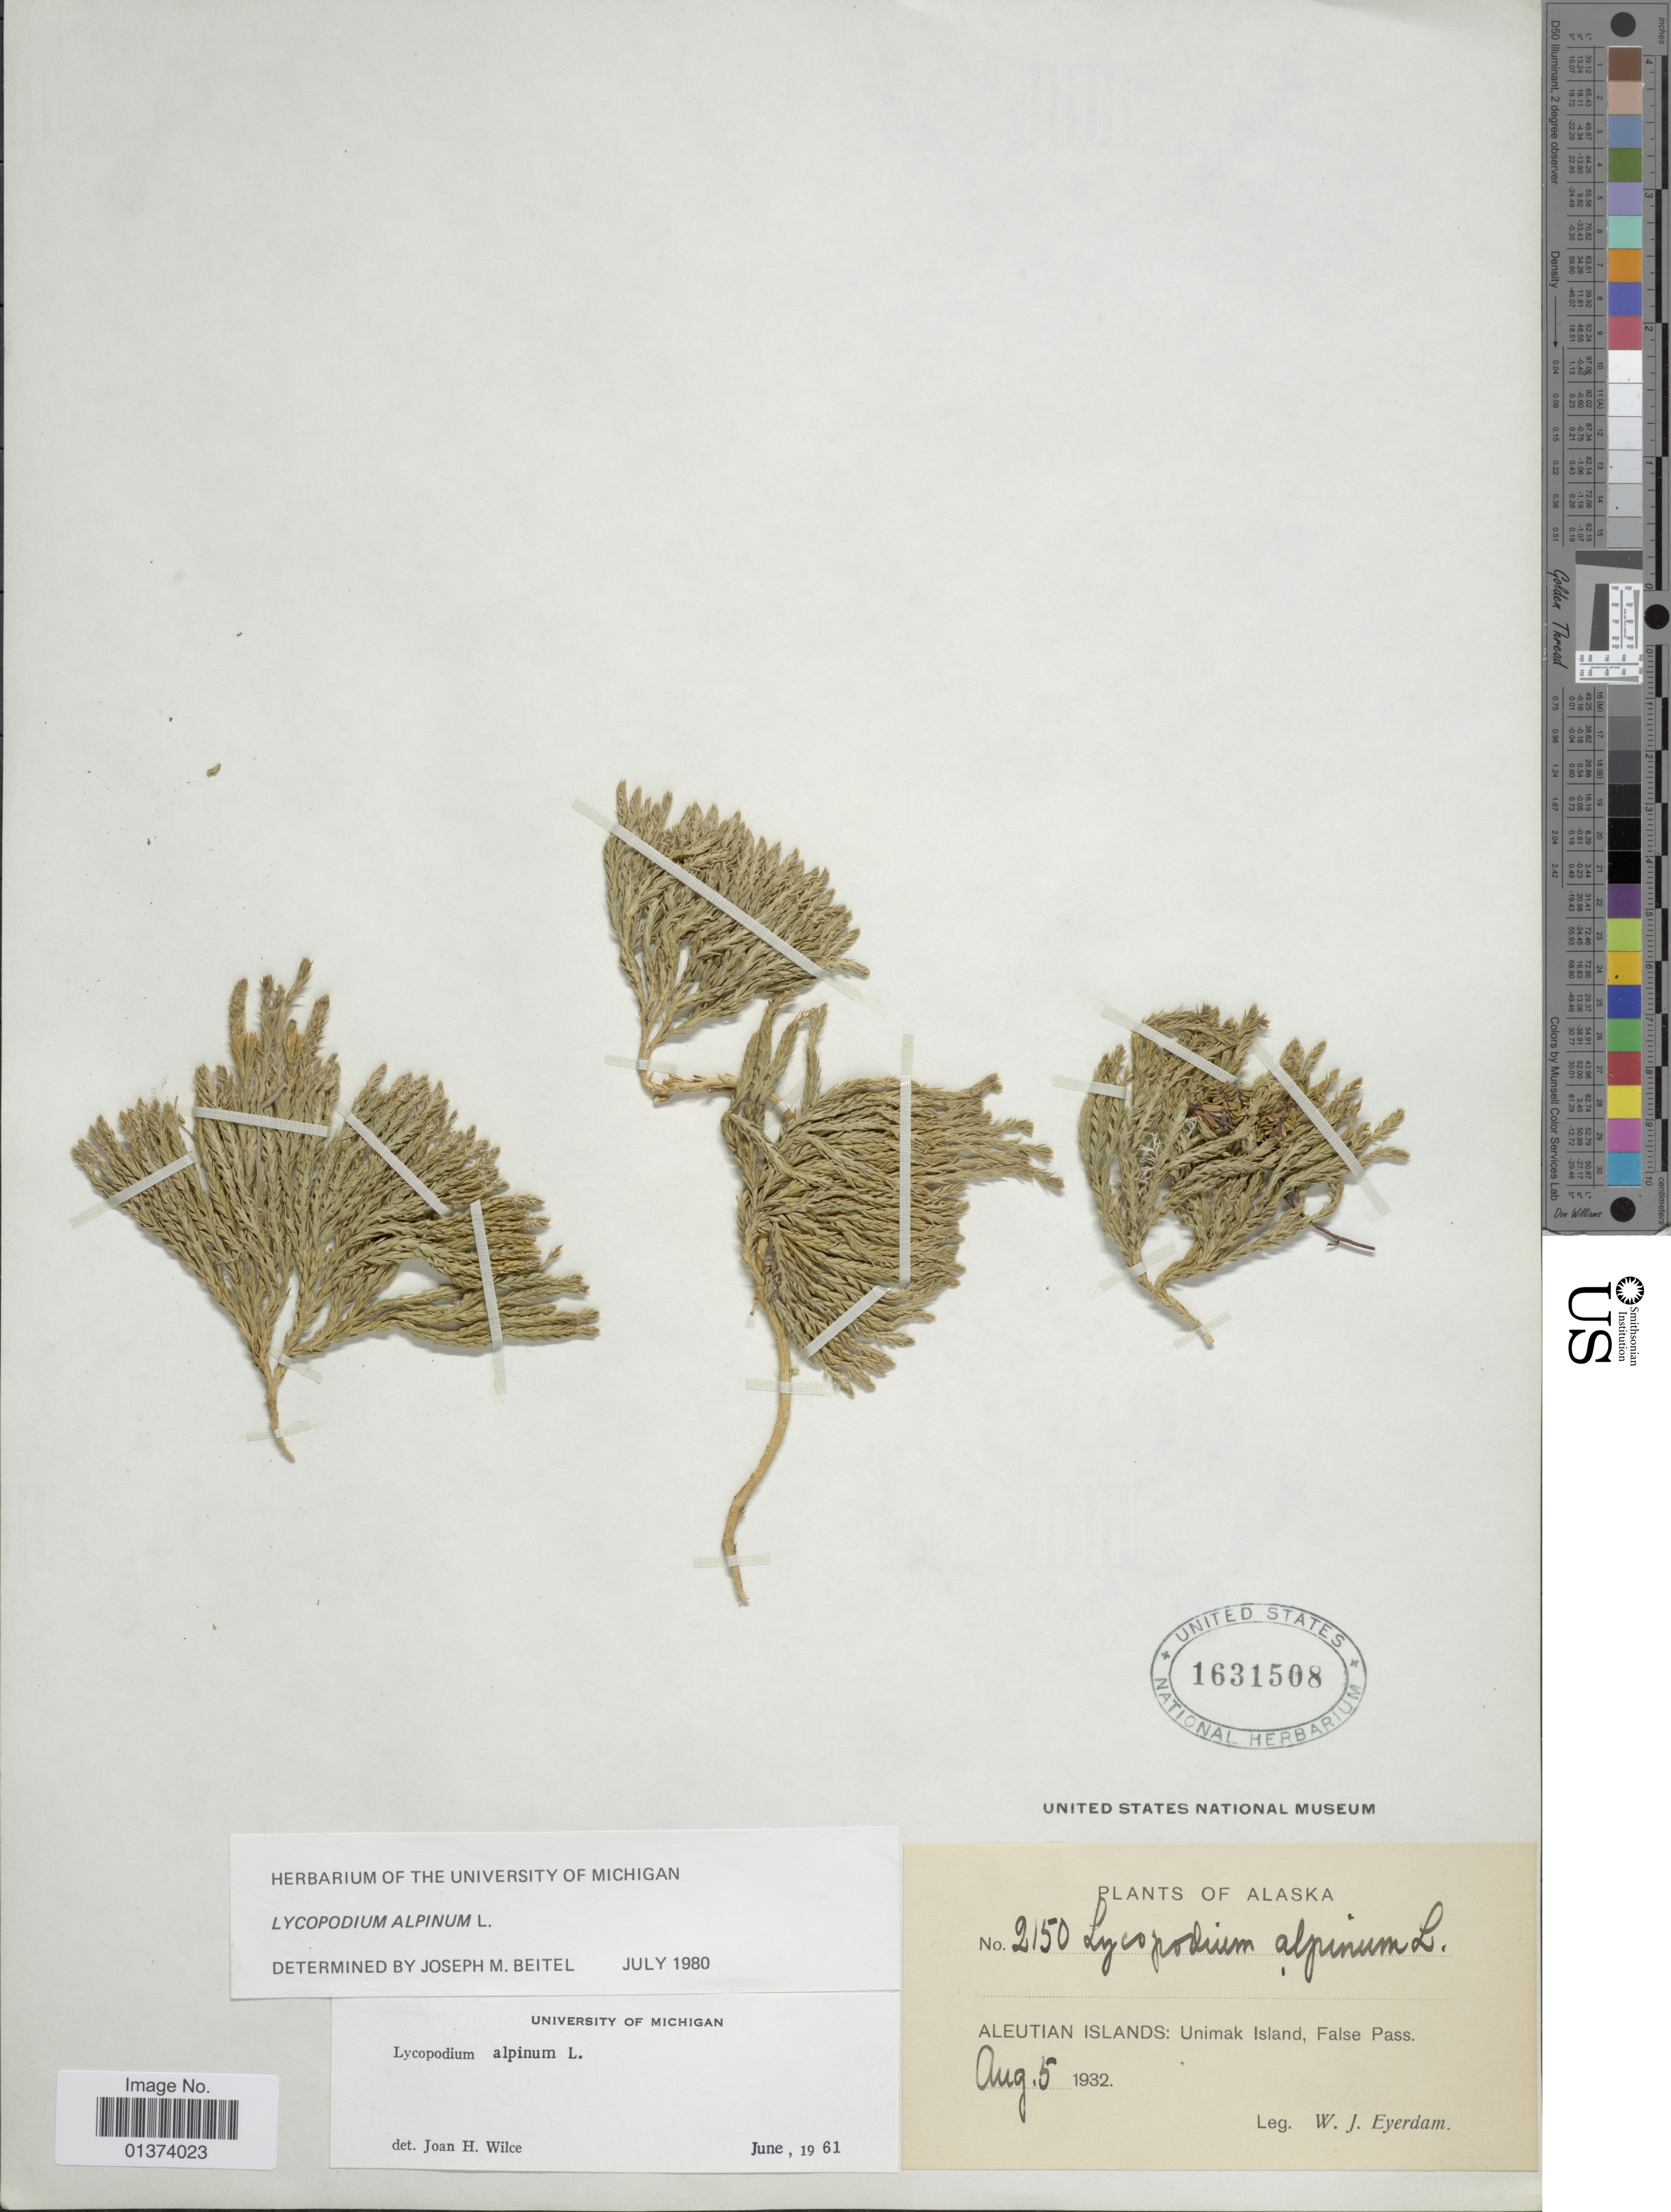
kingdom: Plantae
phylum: Tracheophyta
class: Lycopodiopsida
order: Lycopodiales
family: Lycopodiaceae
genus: Diphasiastrum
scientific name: Diphasiastrum alpinum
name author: (L.) Holub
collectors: W. J. Eyerdam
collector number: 2150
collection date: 1932-08-05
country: United States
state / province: Alaska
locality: Aleutian Islands: Unimak Island, False Pass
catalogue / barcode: US 1631508